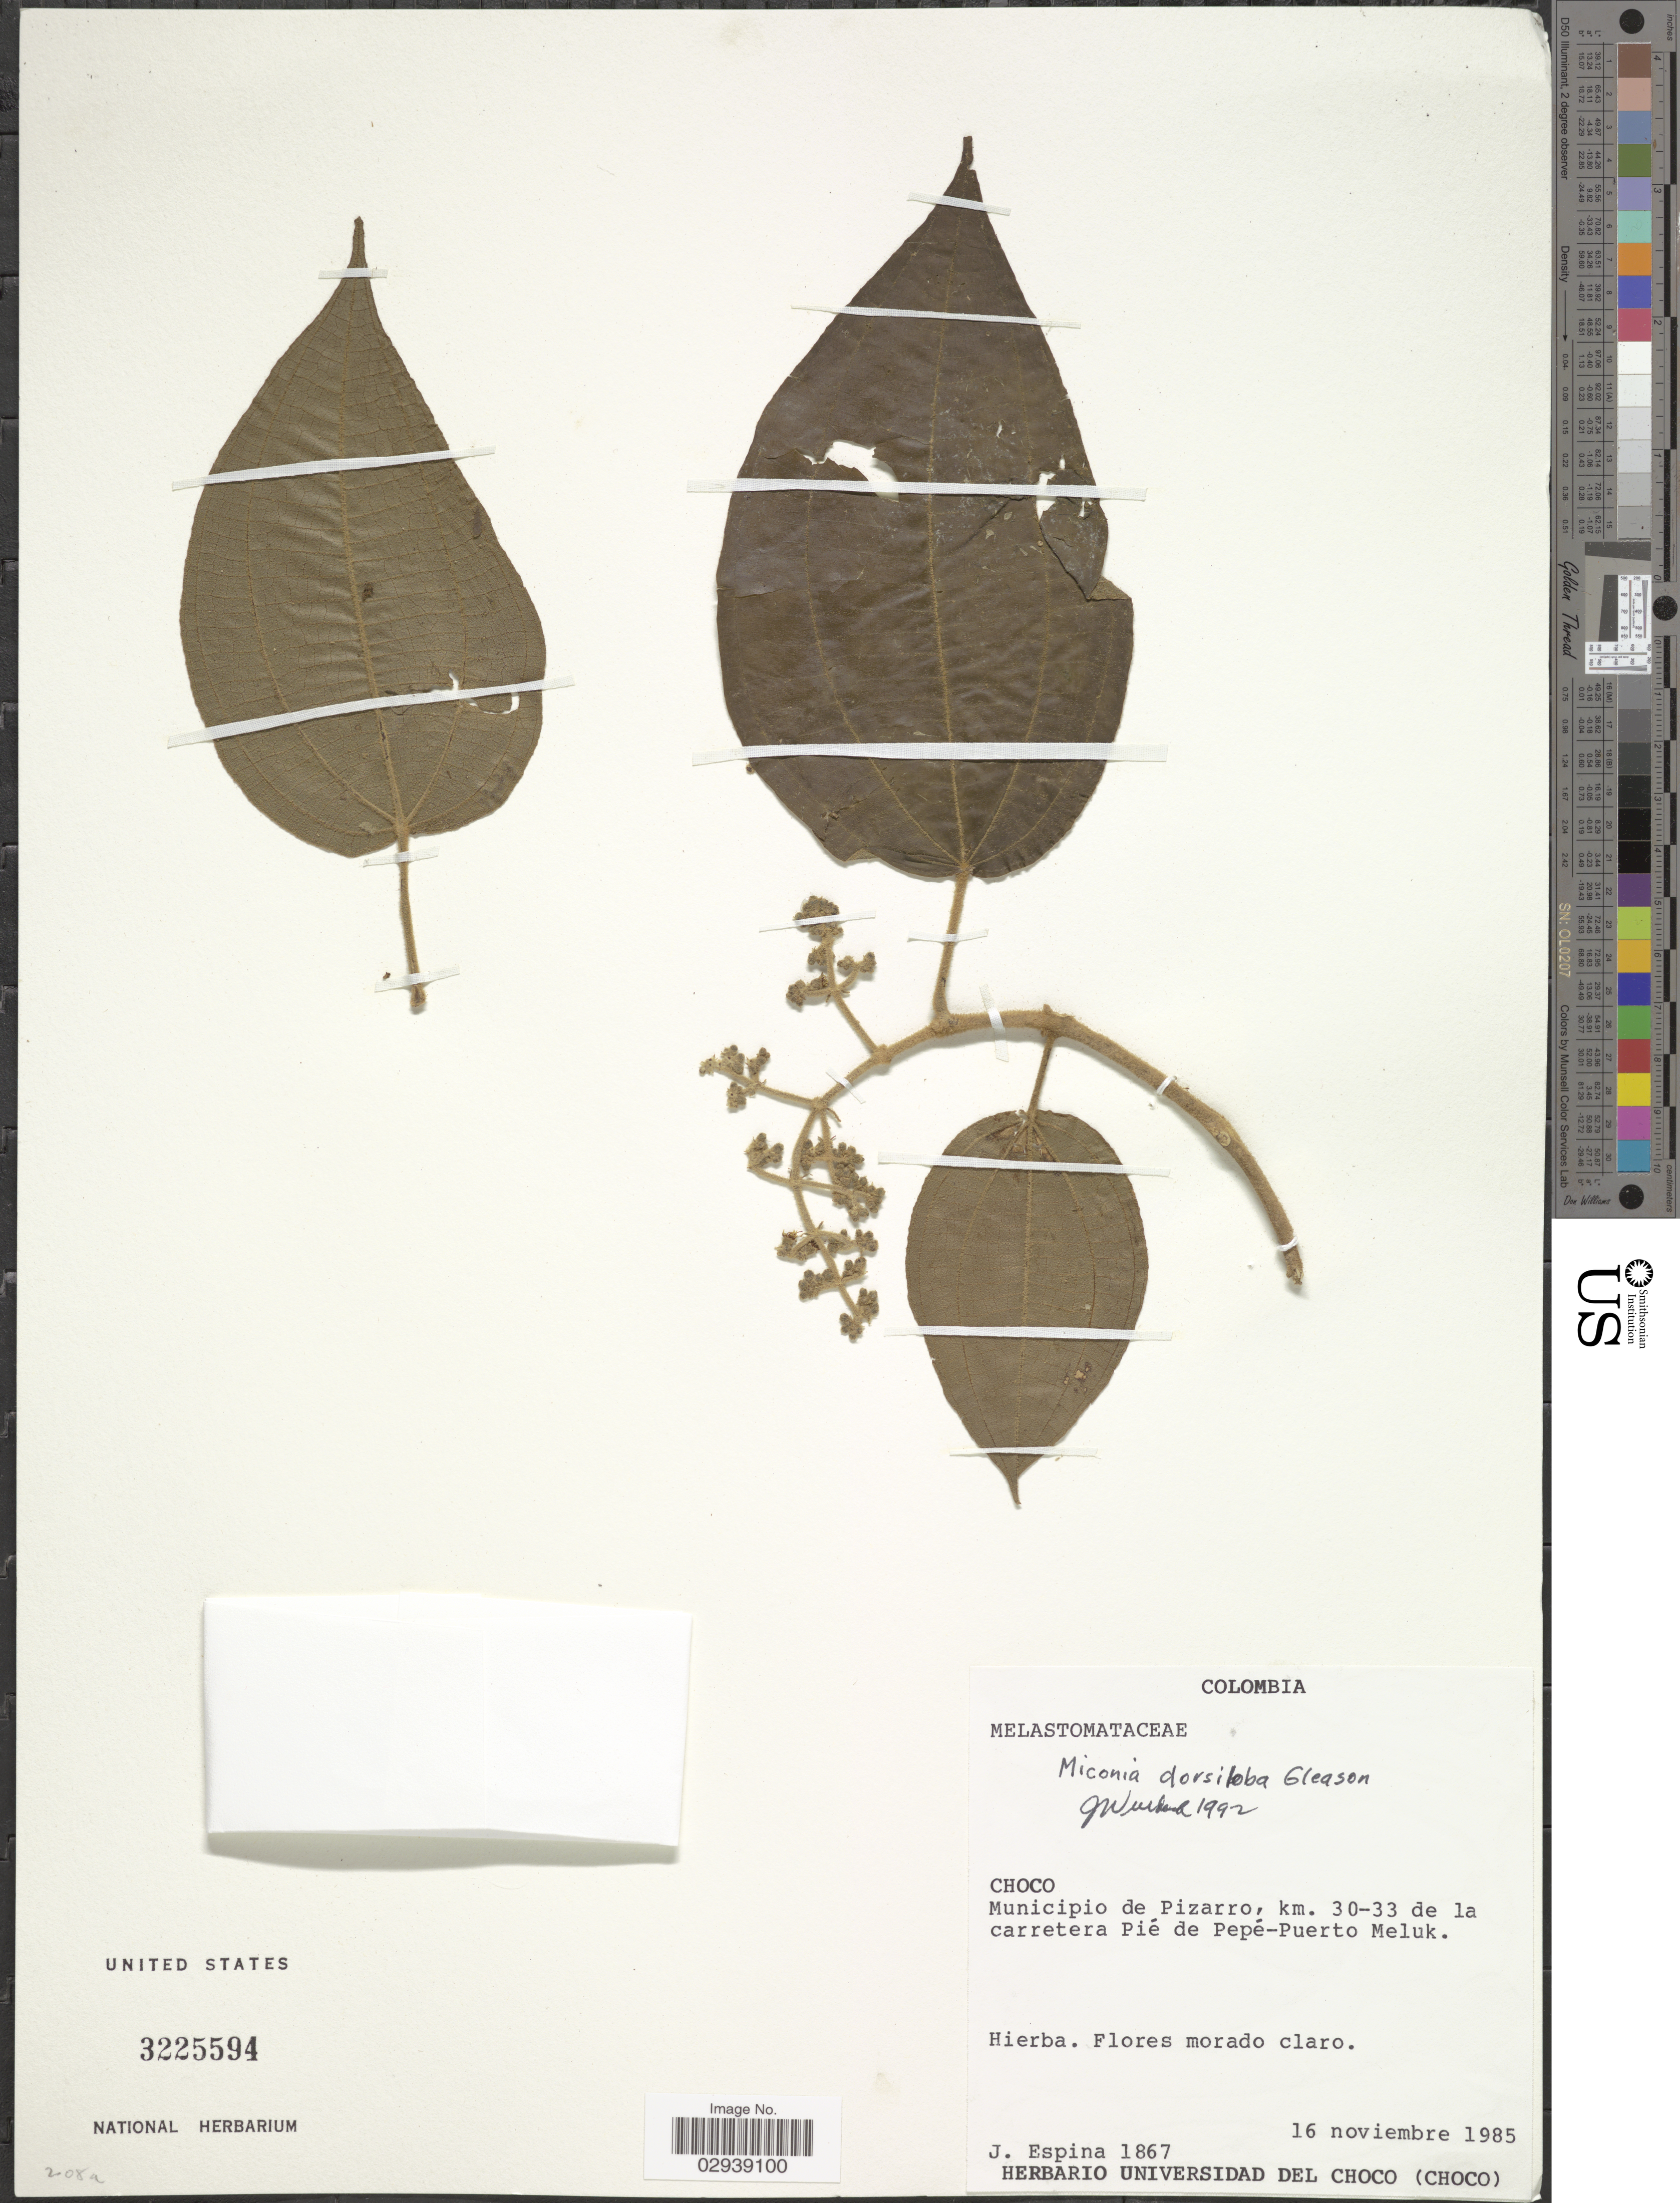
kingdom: Plantae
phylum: Tracheophyta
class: Magnoliopsida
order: Myrtales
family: Melastomataceae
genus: Miconia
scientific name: Miconia dorsiloba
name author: Gleason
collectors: J. Espina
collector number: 1867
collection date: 1985-11-16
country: Colombia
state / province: Chocó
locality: Municipio de Pizarro, km. 30-33 de la carretera Pié de Pepé-Puerto Meluk.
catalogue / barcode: US 3225594